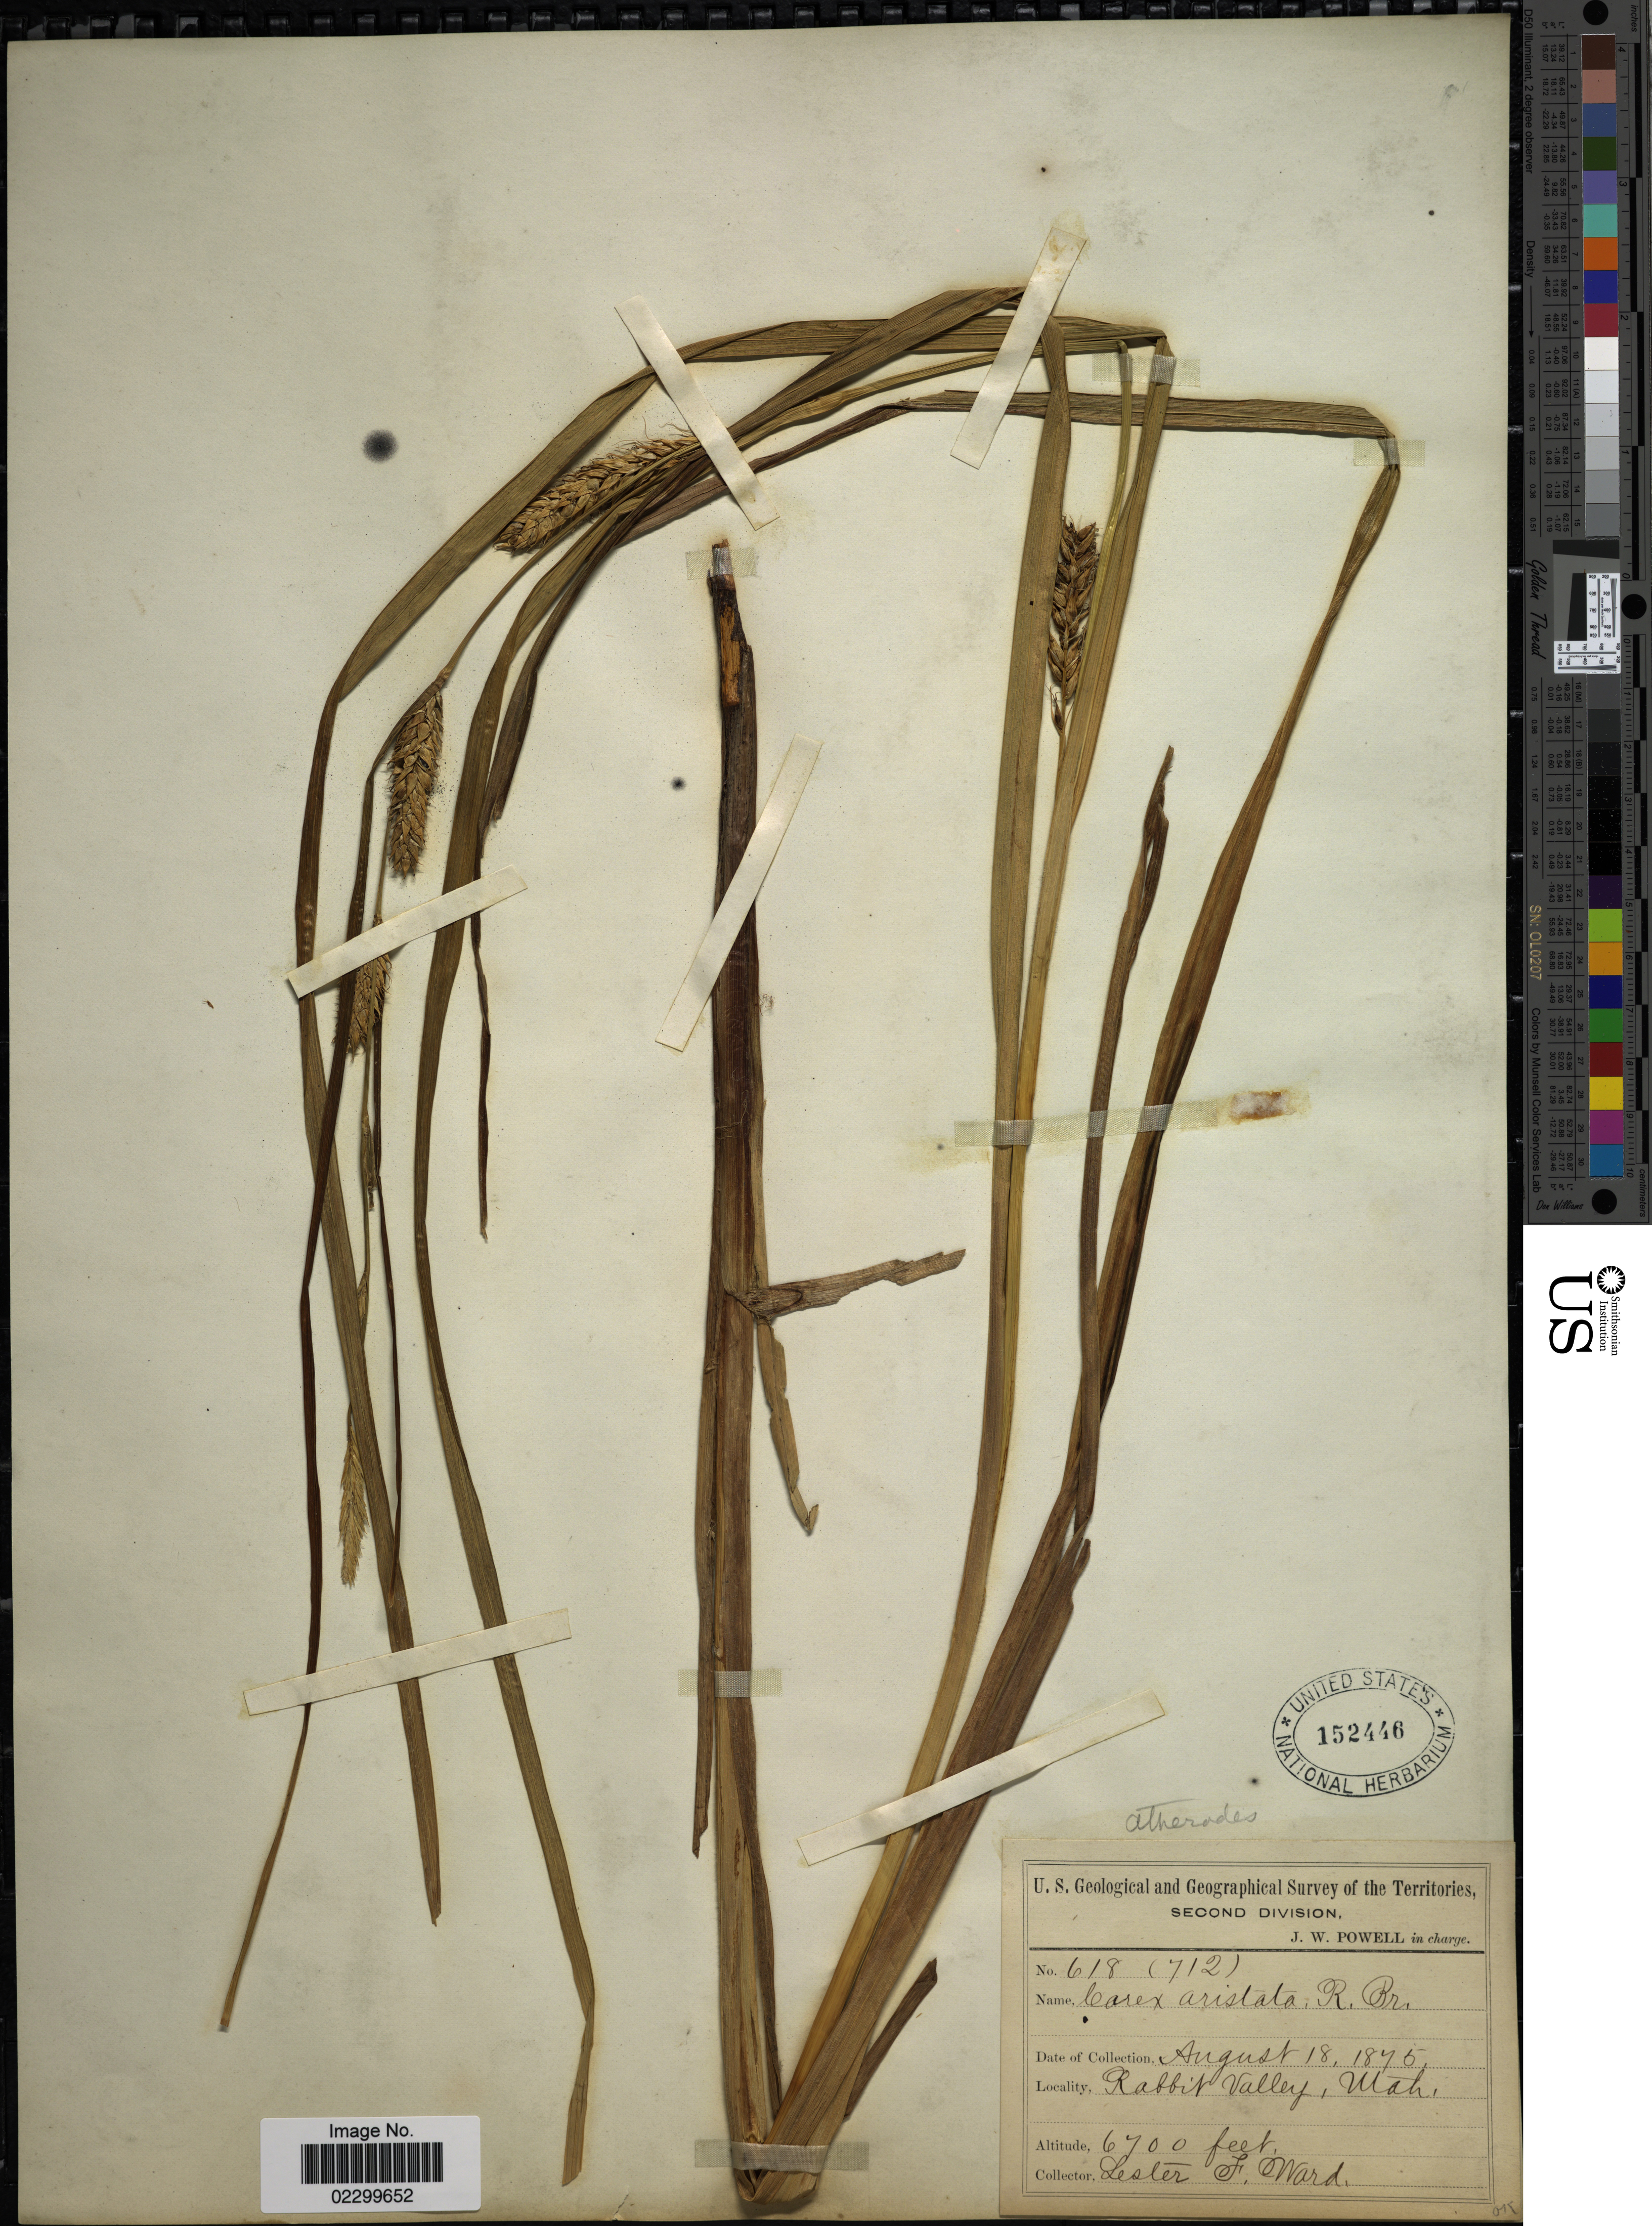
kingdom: Plantae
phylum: Tracheophyta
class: Liliopsida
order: Poales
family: Cyperaceae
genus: Carex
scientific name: Carex atherodes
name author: Spreng.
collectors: L. F. Ward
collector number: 618 (712)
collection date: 1875-08-18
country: United States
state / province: Utah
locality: Rabbit Valley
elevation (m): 2042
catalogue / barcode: US 152446